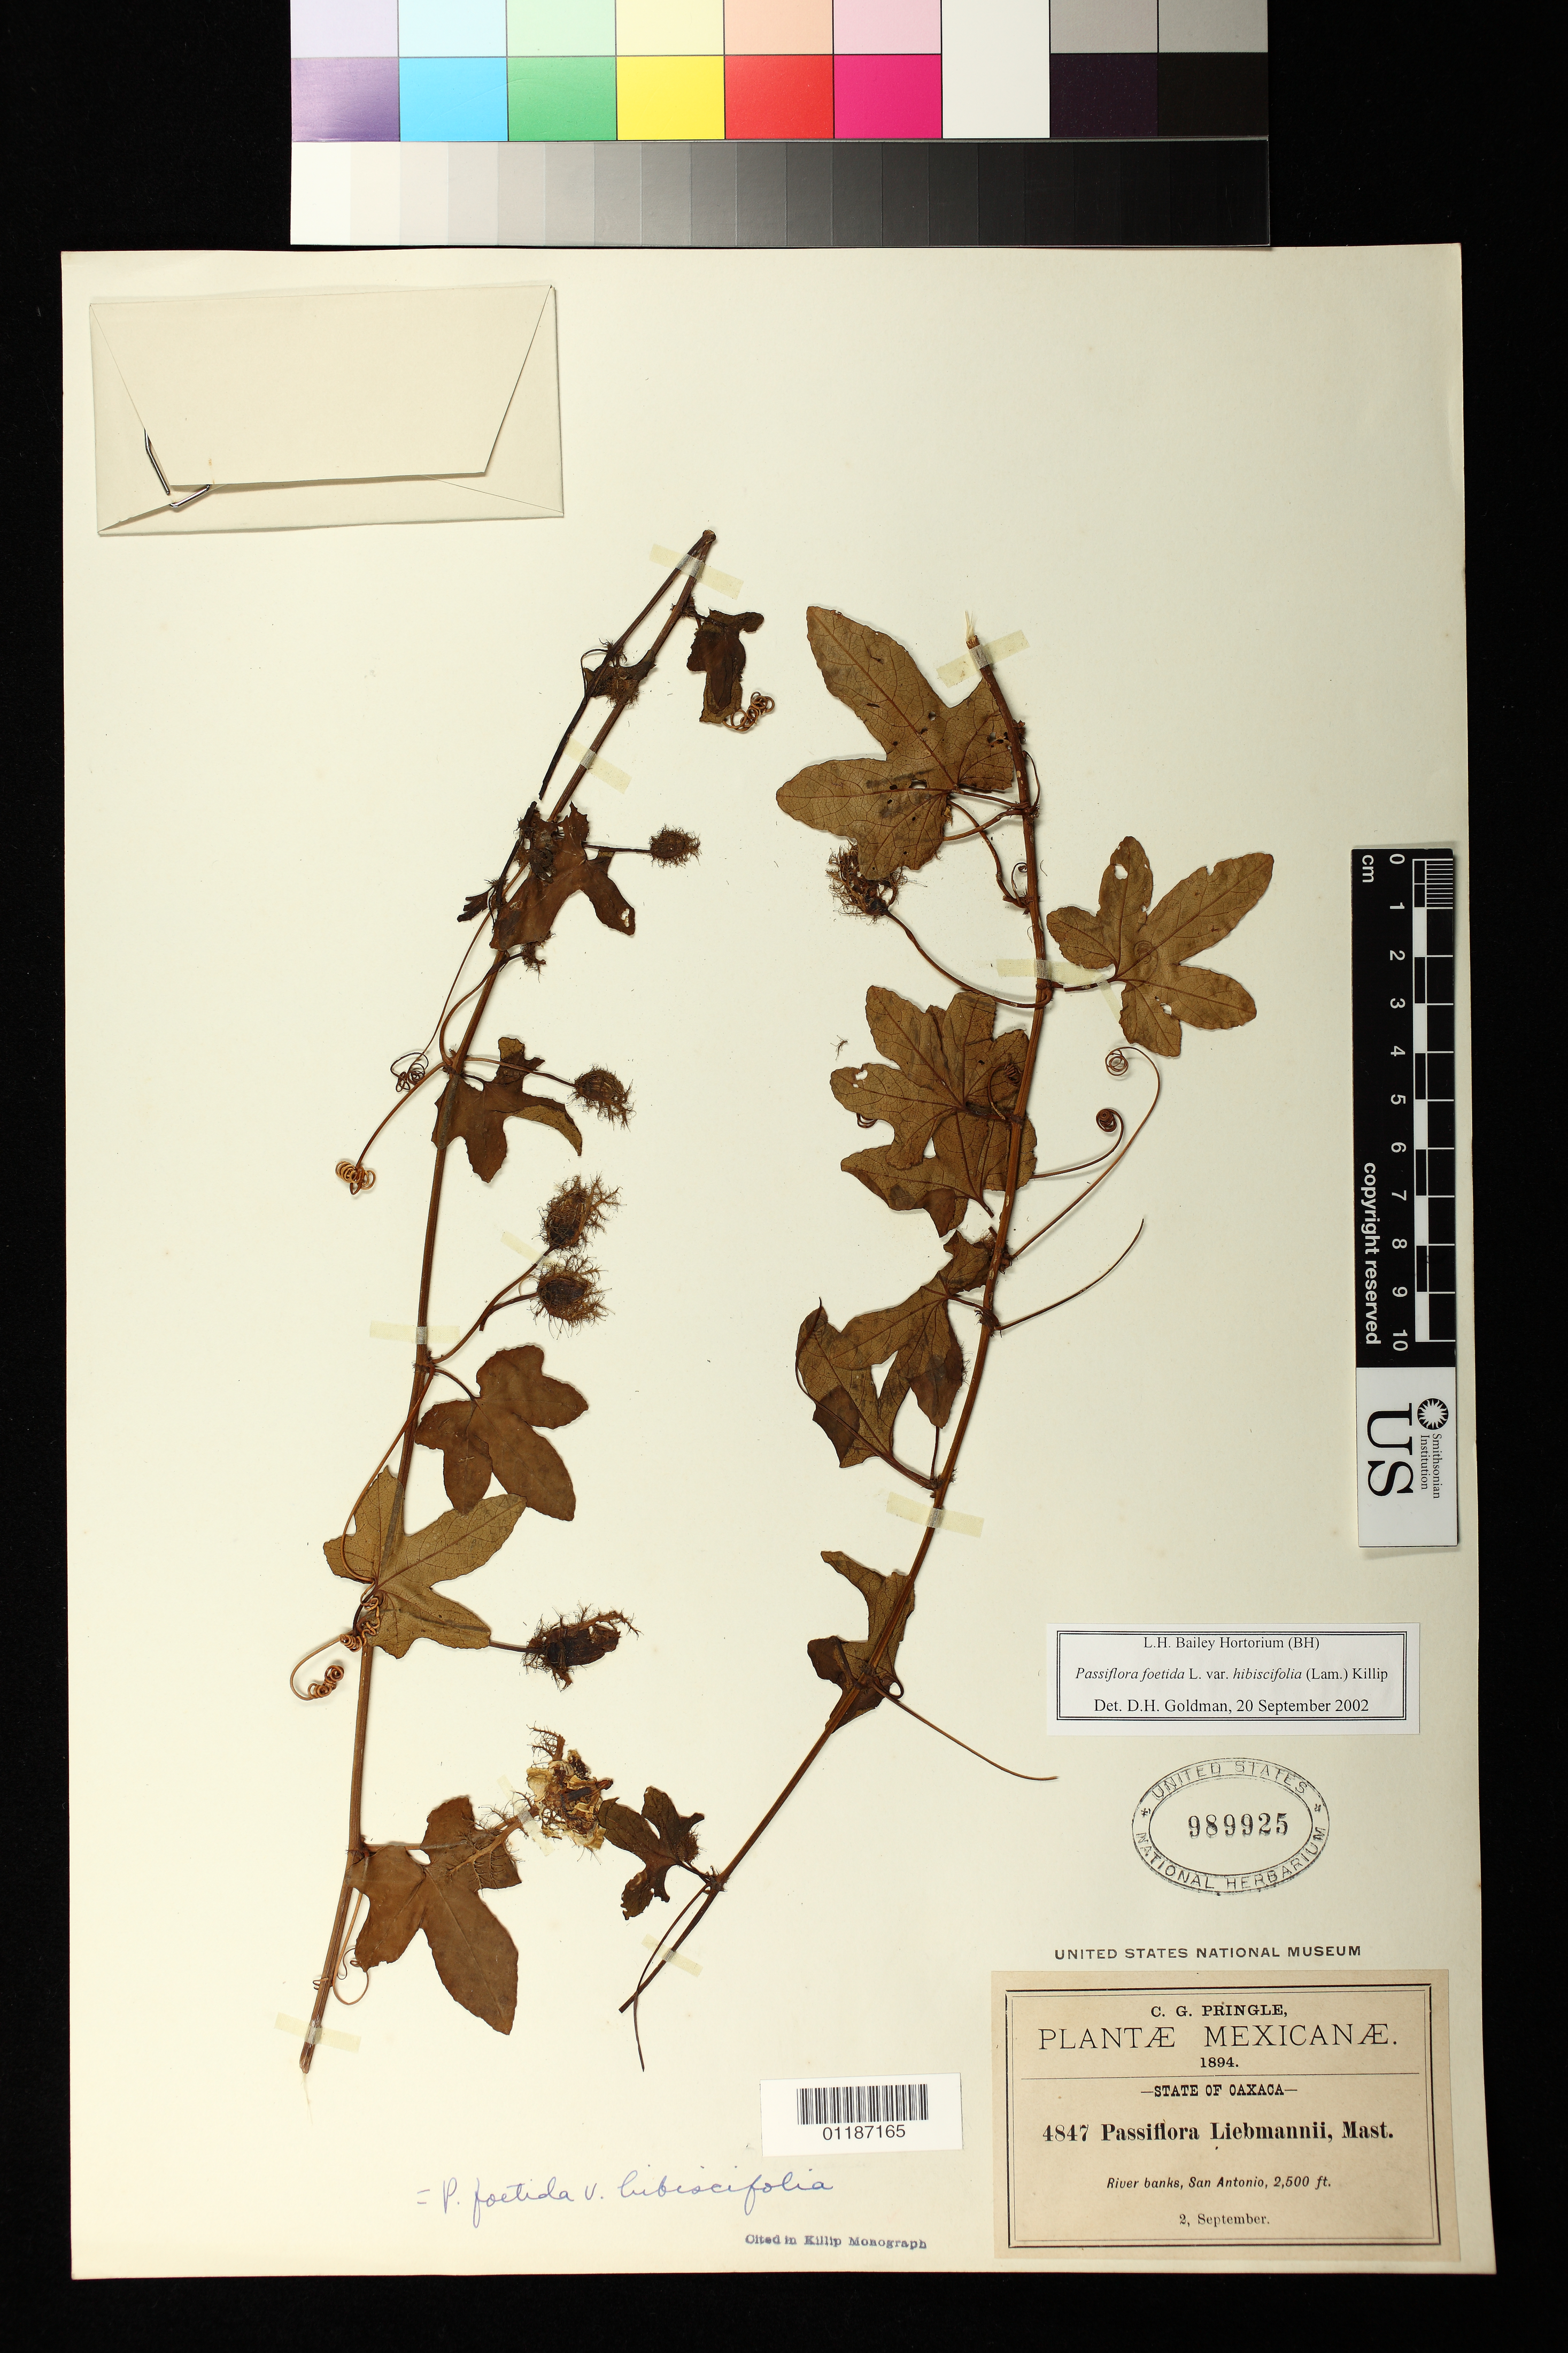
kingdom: Plantae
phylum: Tracheophyta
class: Magnoliopsida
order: Malpighiales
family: Passifloraceae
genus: Passiflora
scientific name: Passiflora foetida var. hibiscifolia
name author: L.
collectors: C. G. Pringle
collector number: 4847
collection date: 1894-09-02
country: Mexico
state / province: Oaxaca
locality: River banks, San Antonio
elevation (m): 762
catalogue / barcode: US 989925